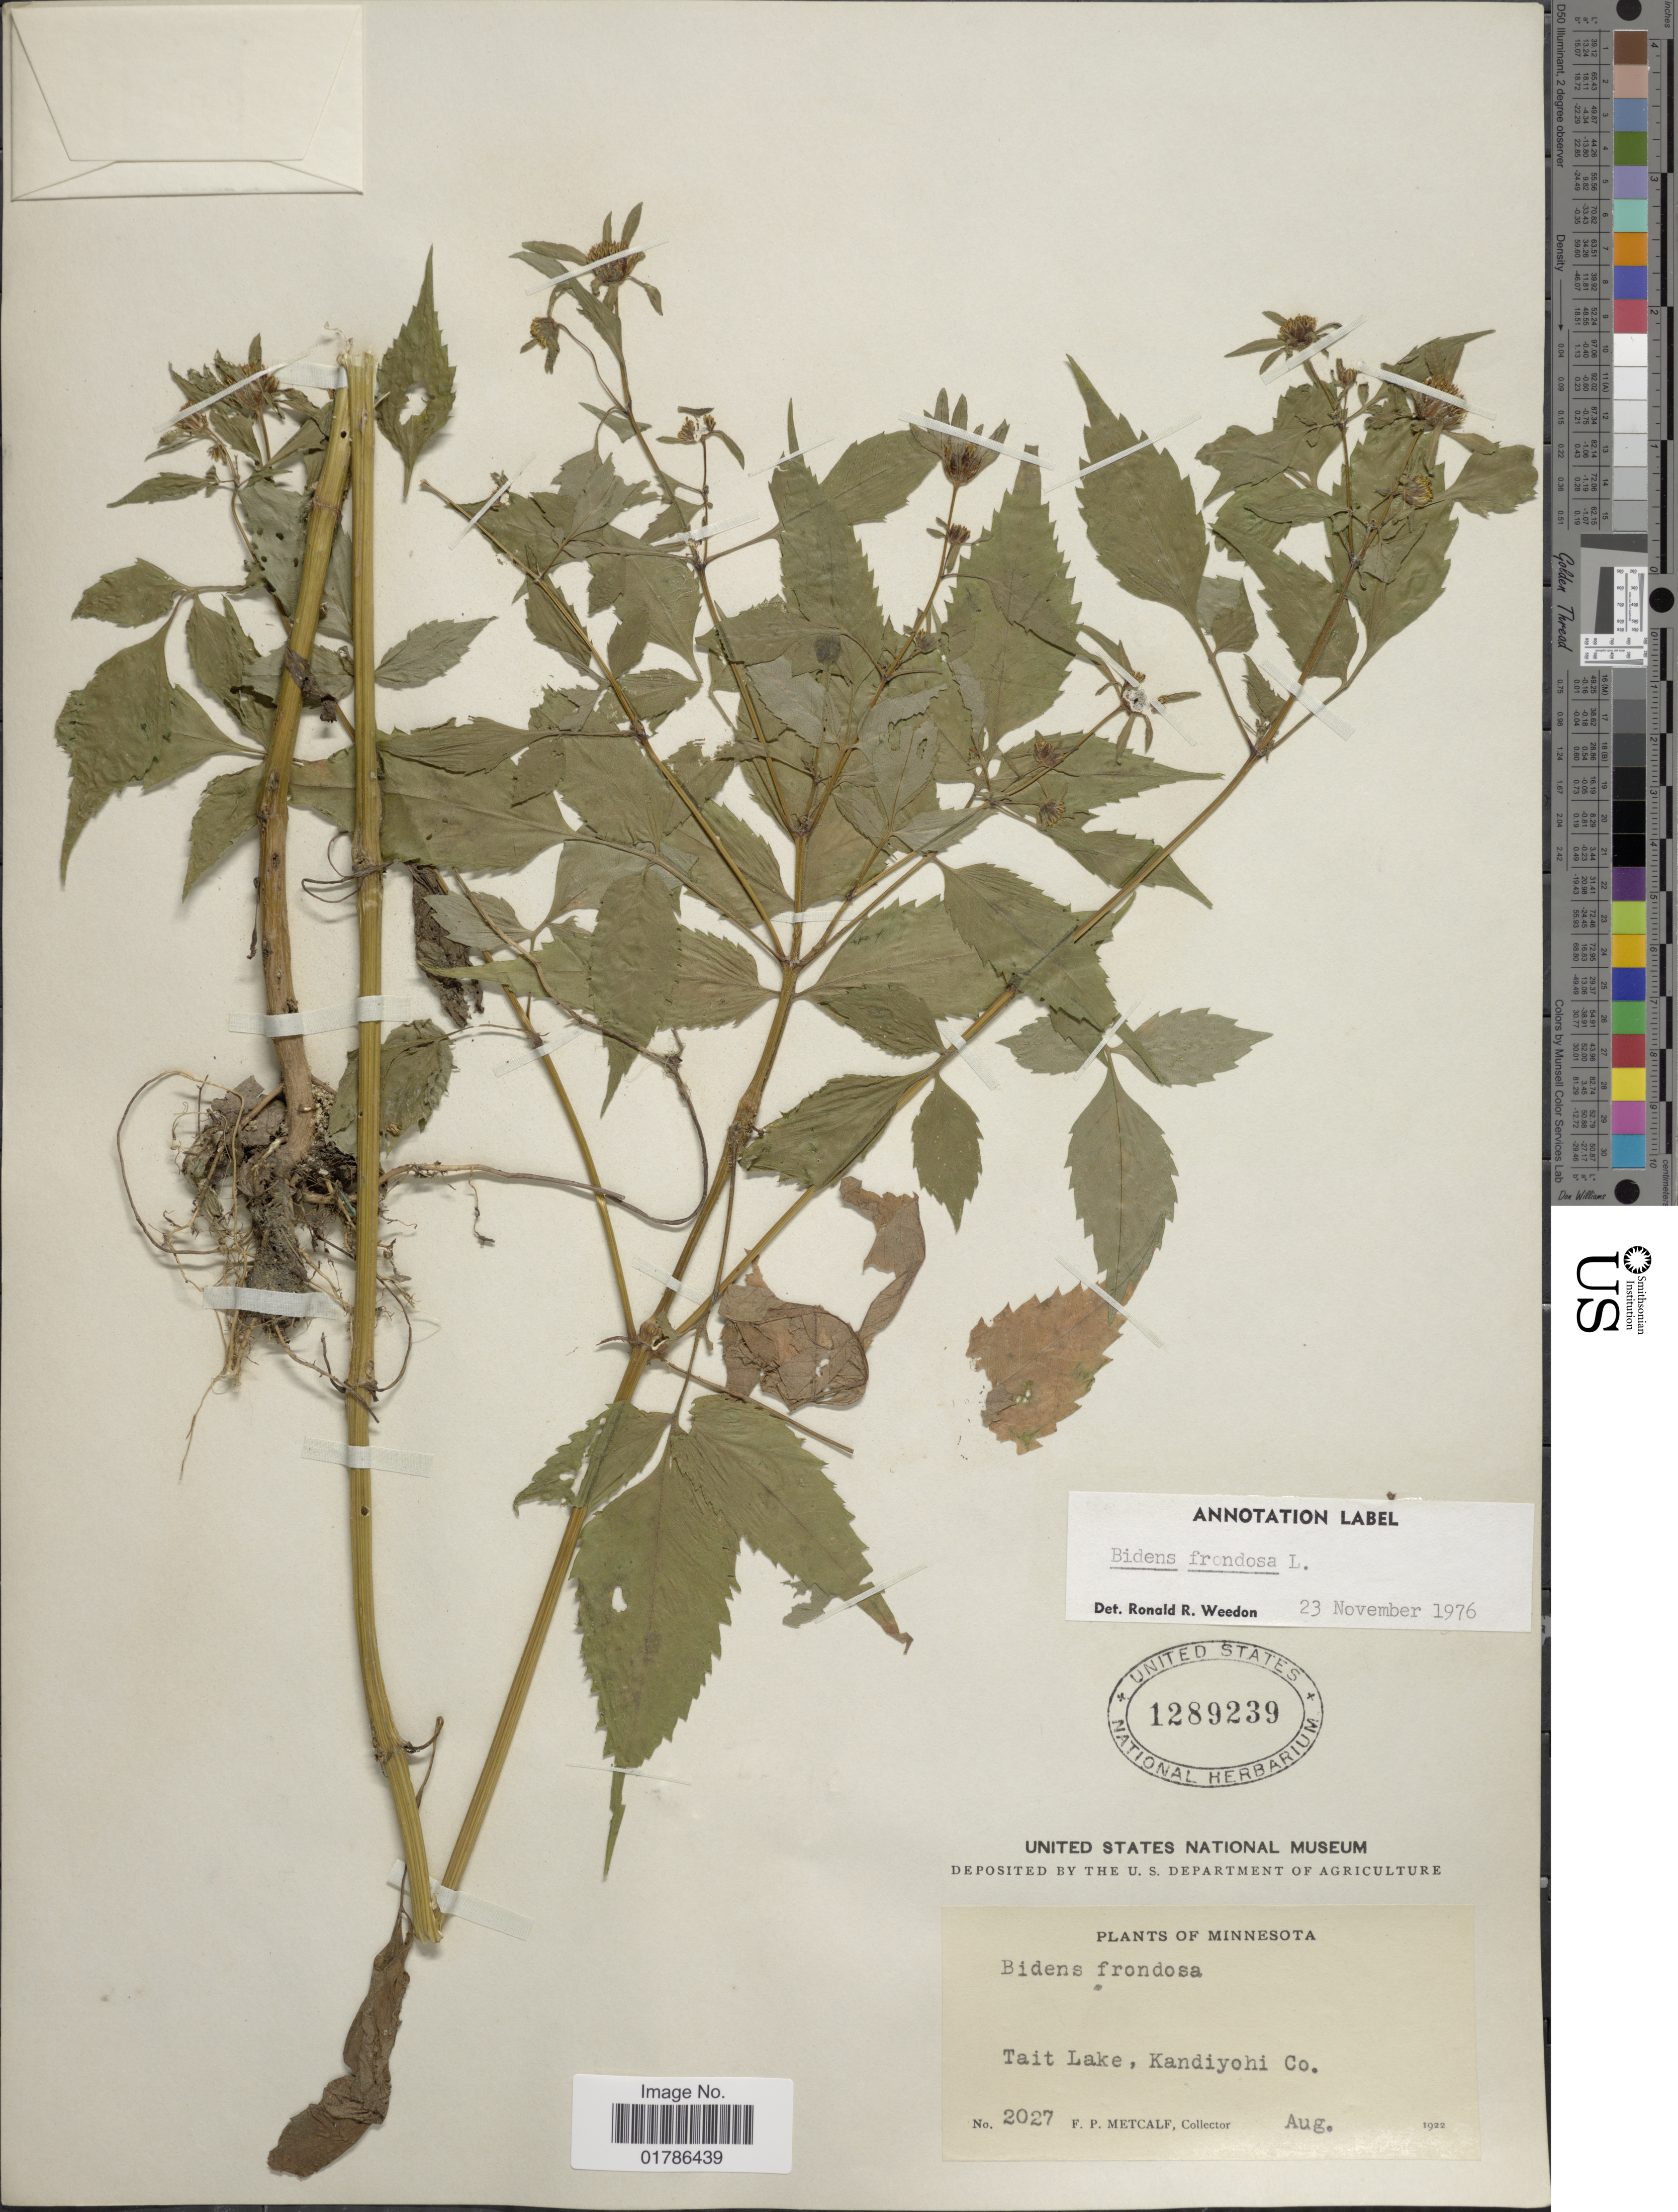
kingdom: Plantae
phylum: Tracheophyta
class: Magnoliopsida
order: Asterales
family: Asteraceae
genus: Bidens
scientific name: Bidens frondosa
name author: L.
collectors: F. Metcalf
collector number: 2027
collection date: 1922-08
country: United States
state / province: Minnesota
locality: Tait Lake, Kandiyohi Co.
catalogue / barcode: US 1289239